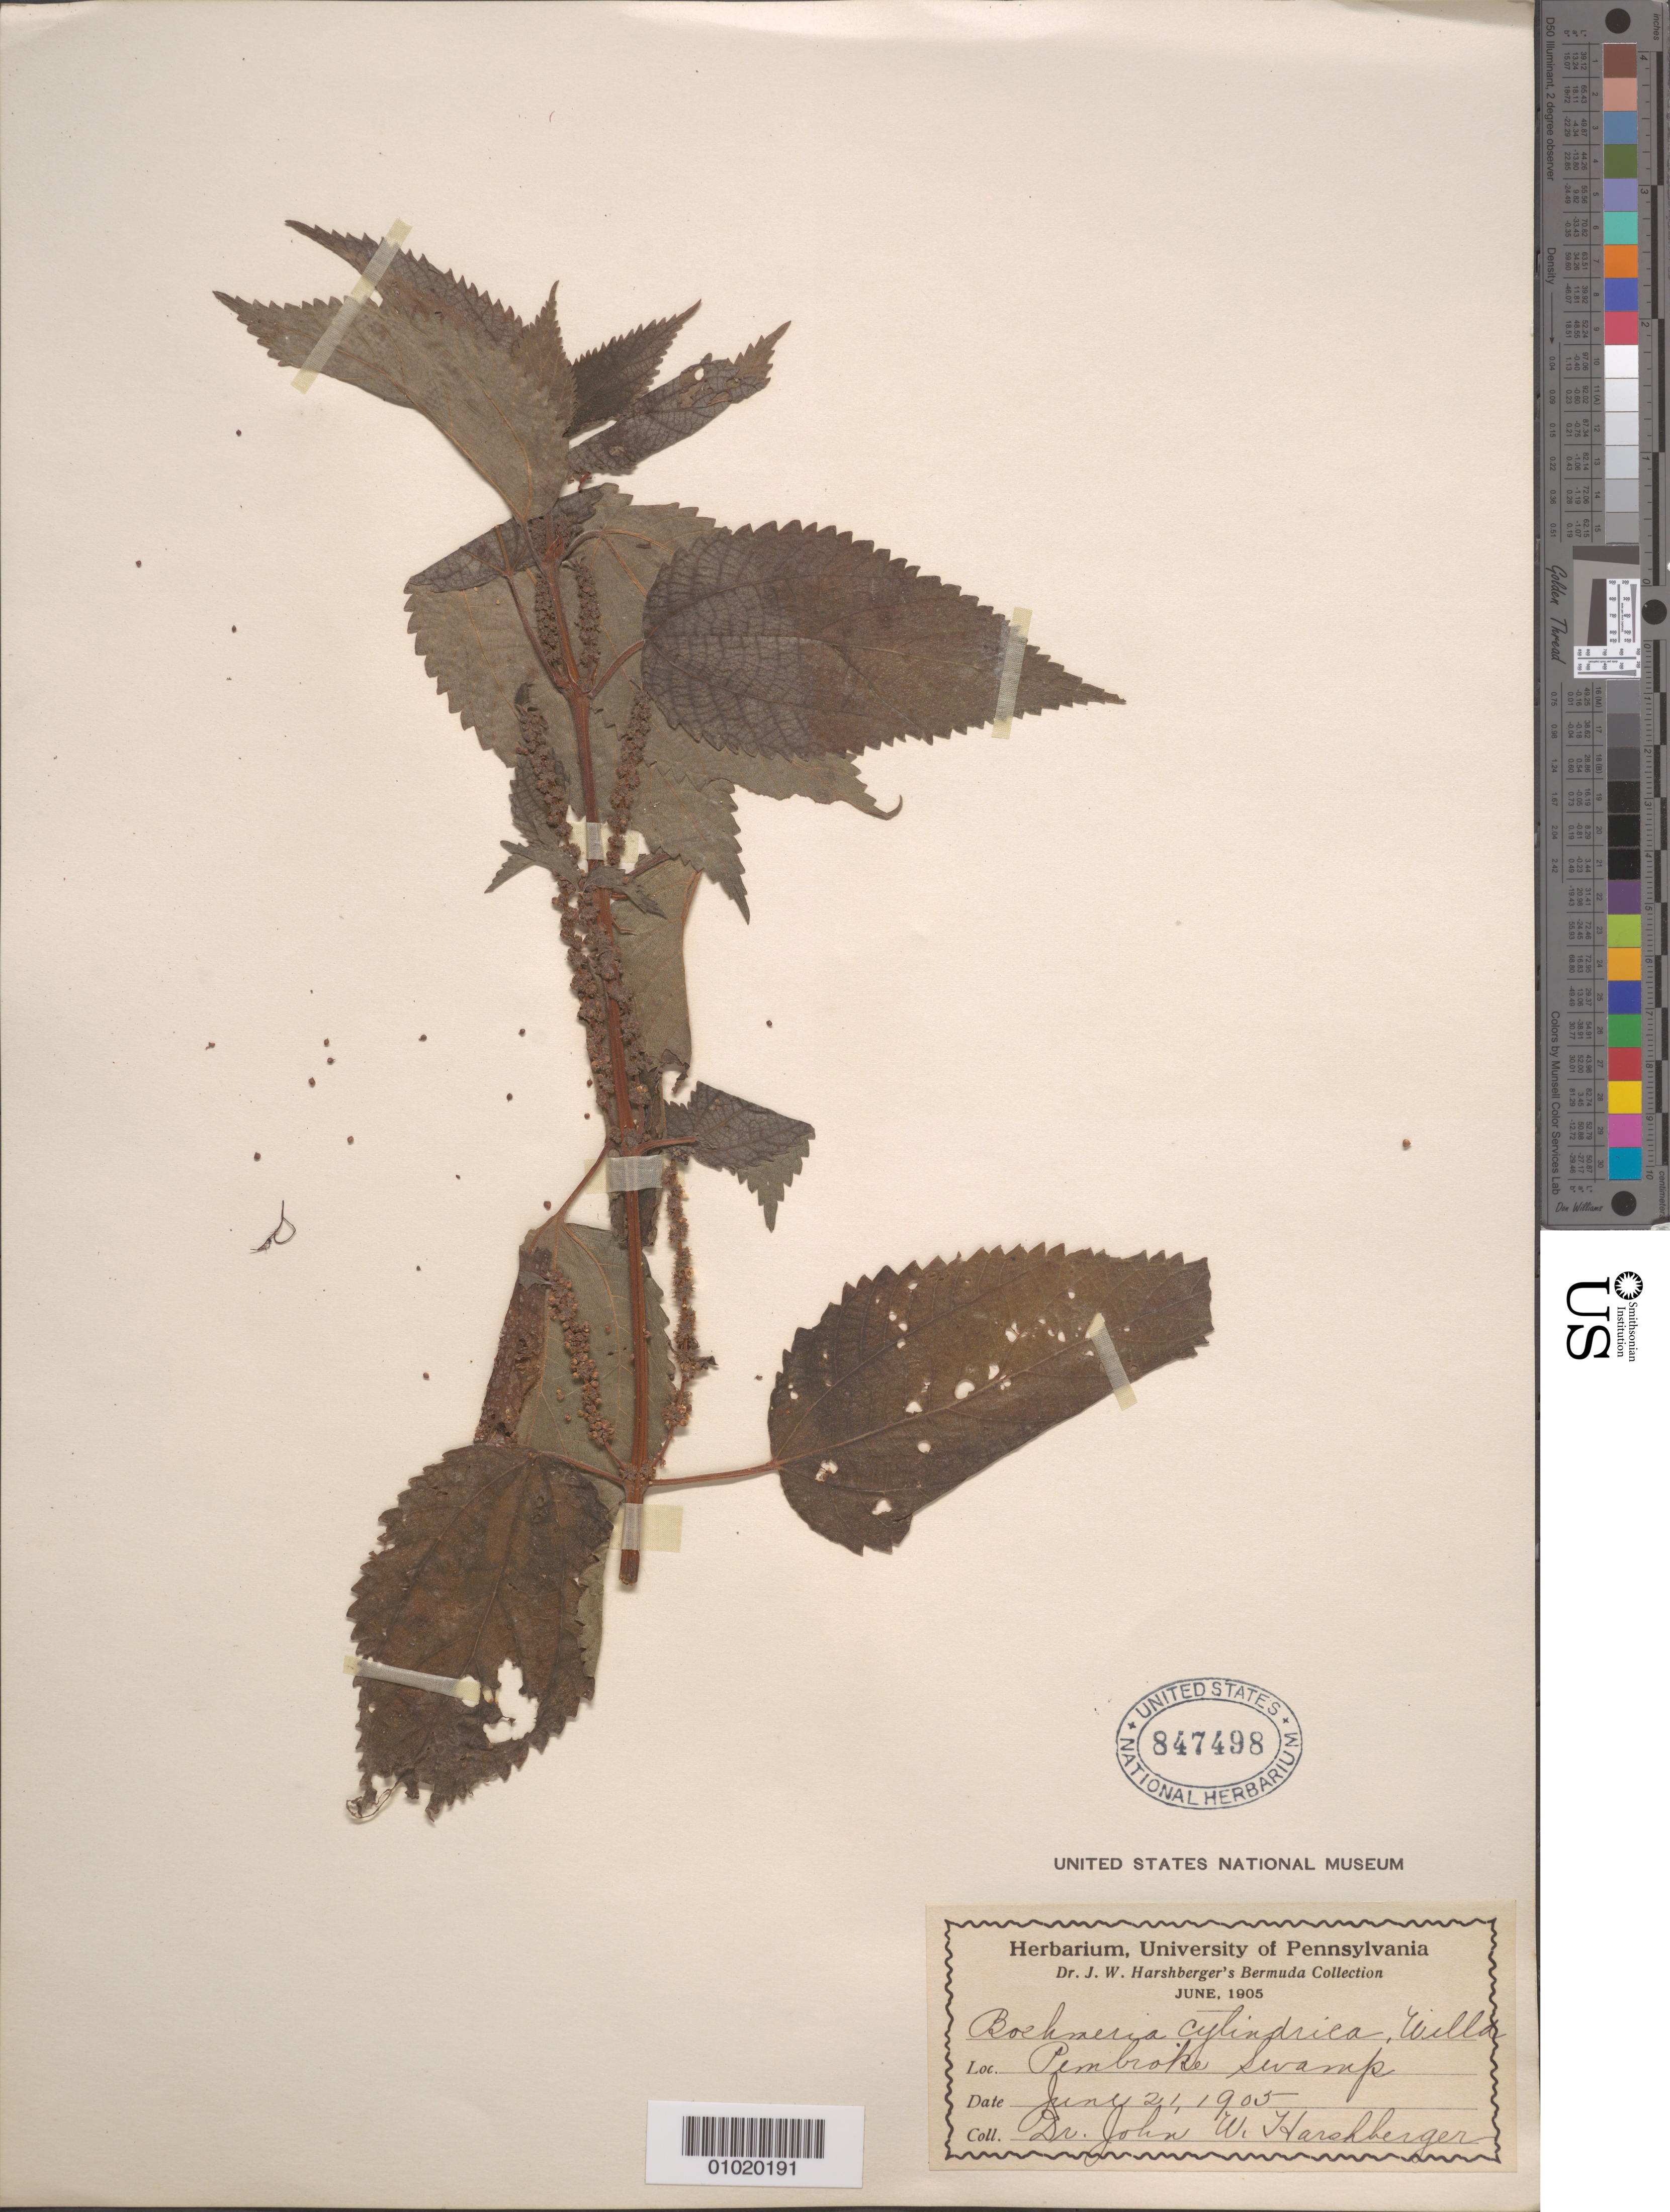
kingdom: Plantae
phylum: Tracheophyta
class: Magnoliopsida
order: Rosales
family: Urticaceae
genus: Boehmeria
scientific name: Boehmeria cylindrica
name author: (L.) Sw.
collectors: J. W. Harshberger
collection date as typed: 21 Jun 1900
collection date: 1900-06-21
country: Bermuda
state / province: Pembroke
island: Bermuda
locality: Pembroke swamp.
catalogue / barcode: US 847498